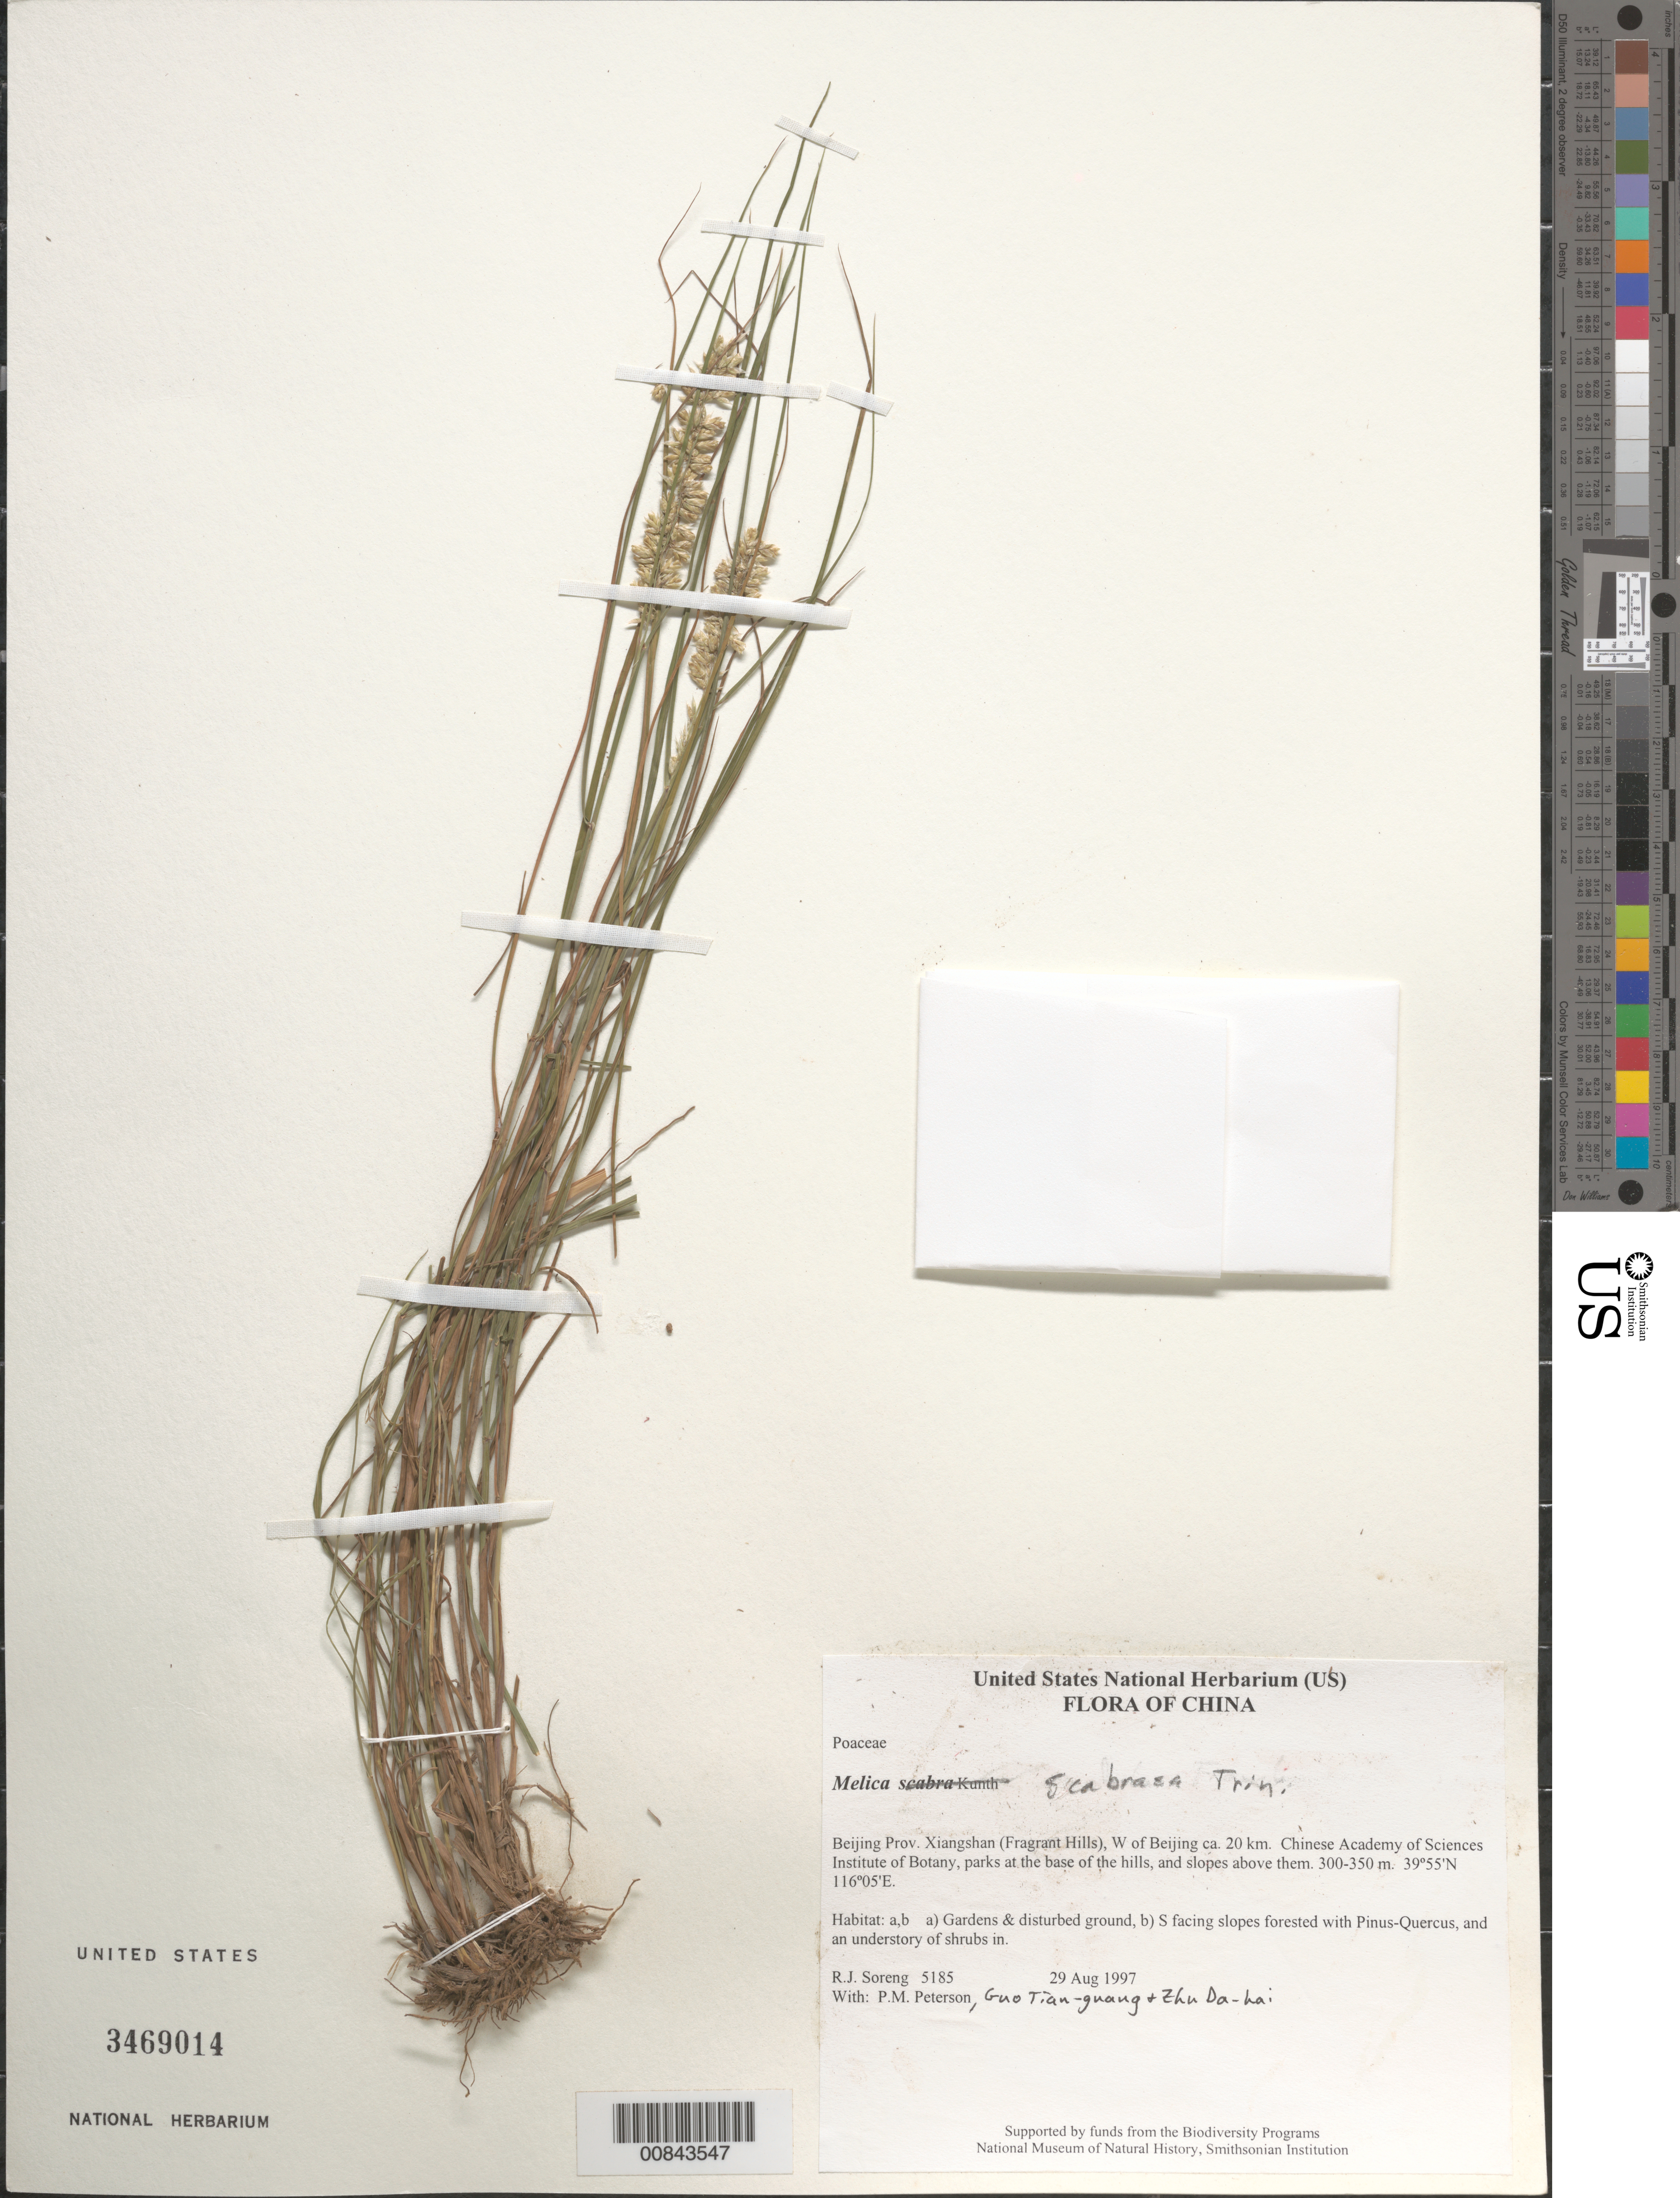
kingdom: Plantae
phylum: Tracheophyta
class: Liliopsida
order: Poales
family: Poaceae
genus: Melica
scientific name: Melica scabrosa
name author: Trin.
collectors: R. J. Soreng, P. M. Peterson & Zhu Da-hai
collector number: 5185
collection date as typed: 29 Aug 1997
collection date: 1997-08-29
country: China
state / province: Beijing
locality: Xiangshan (Fragrant Hills), W of Beijing ca. 20 km Chinese Academy of Sciences Institute of Botany, parks at the base of the hills, and slopes above them.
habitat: Habitat: a,b a) Gardens & disturbed ground, b) S facing slopes forested with Pinus-Quercus, and an understory of shrubs in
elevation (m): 300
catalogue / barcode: US 3469014